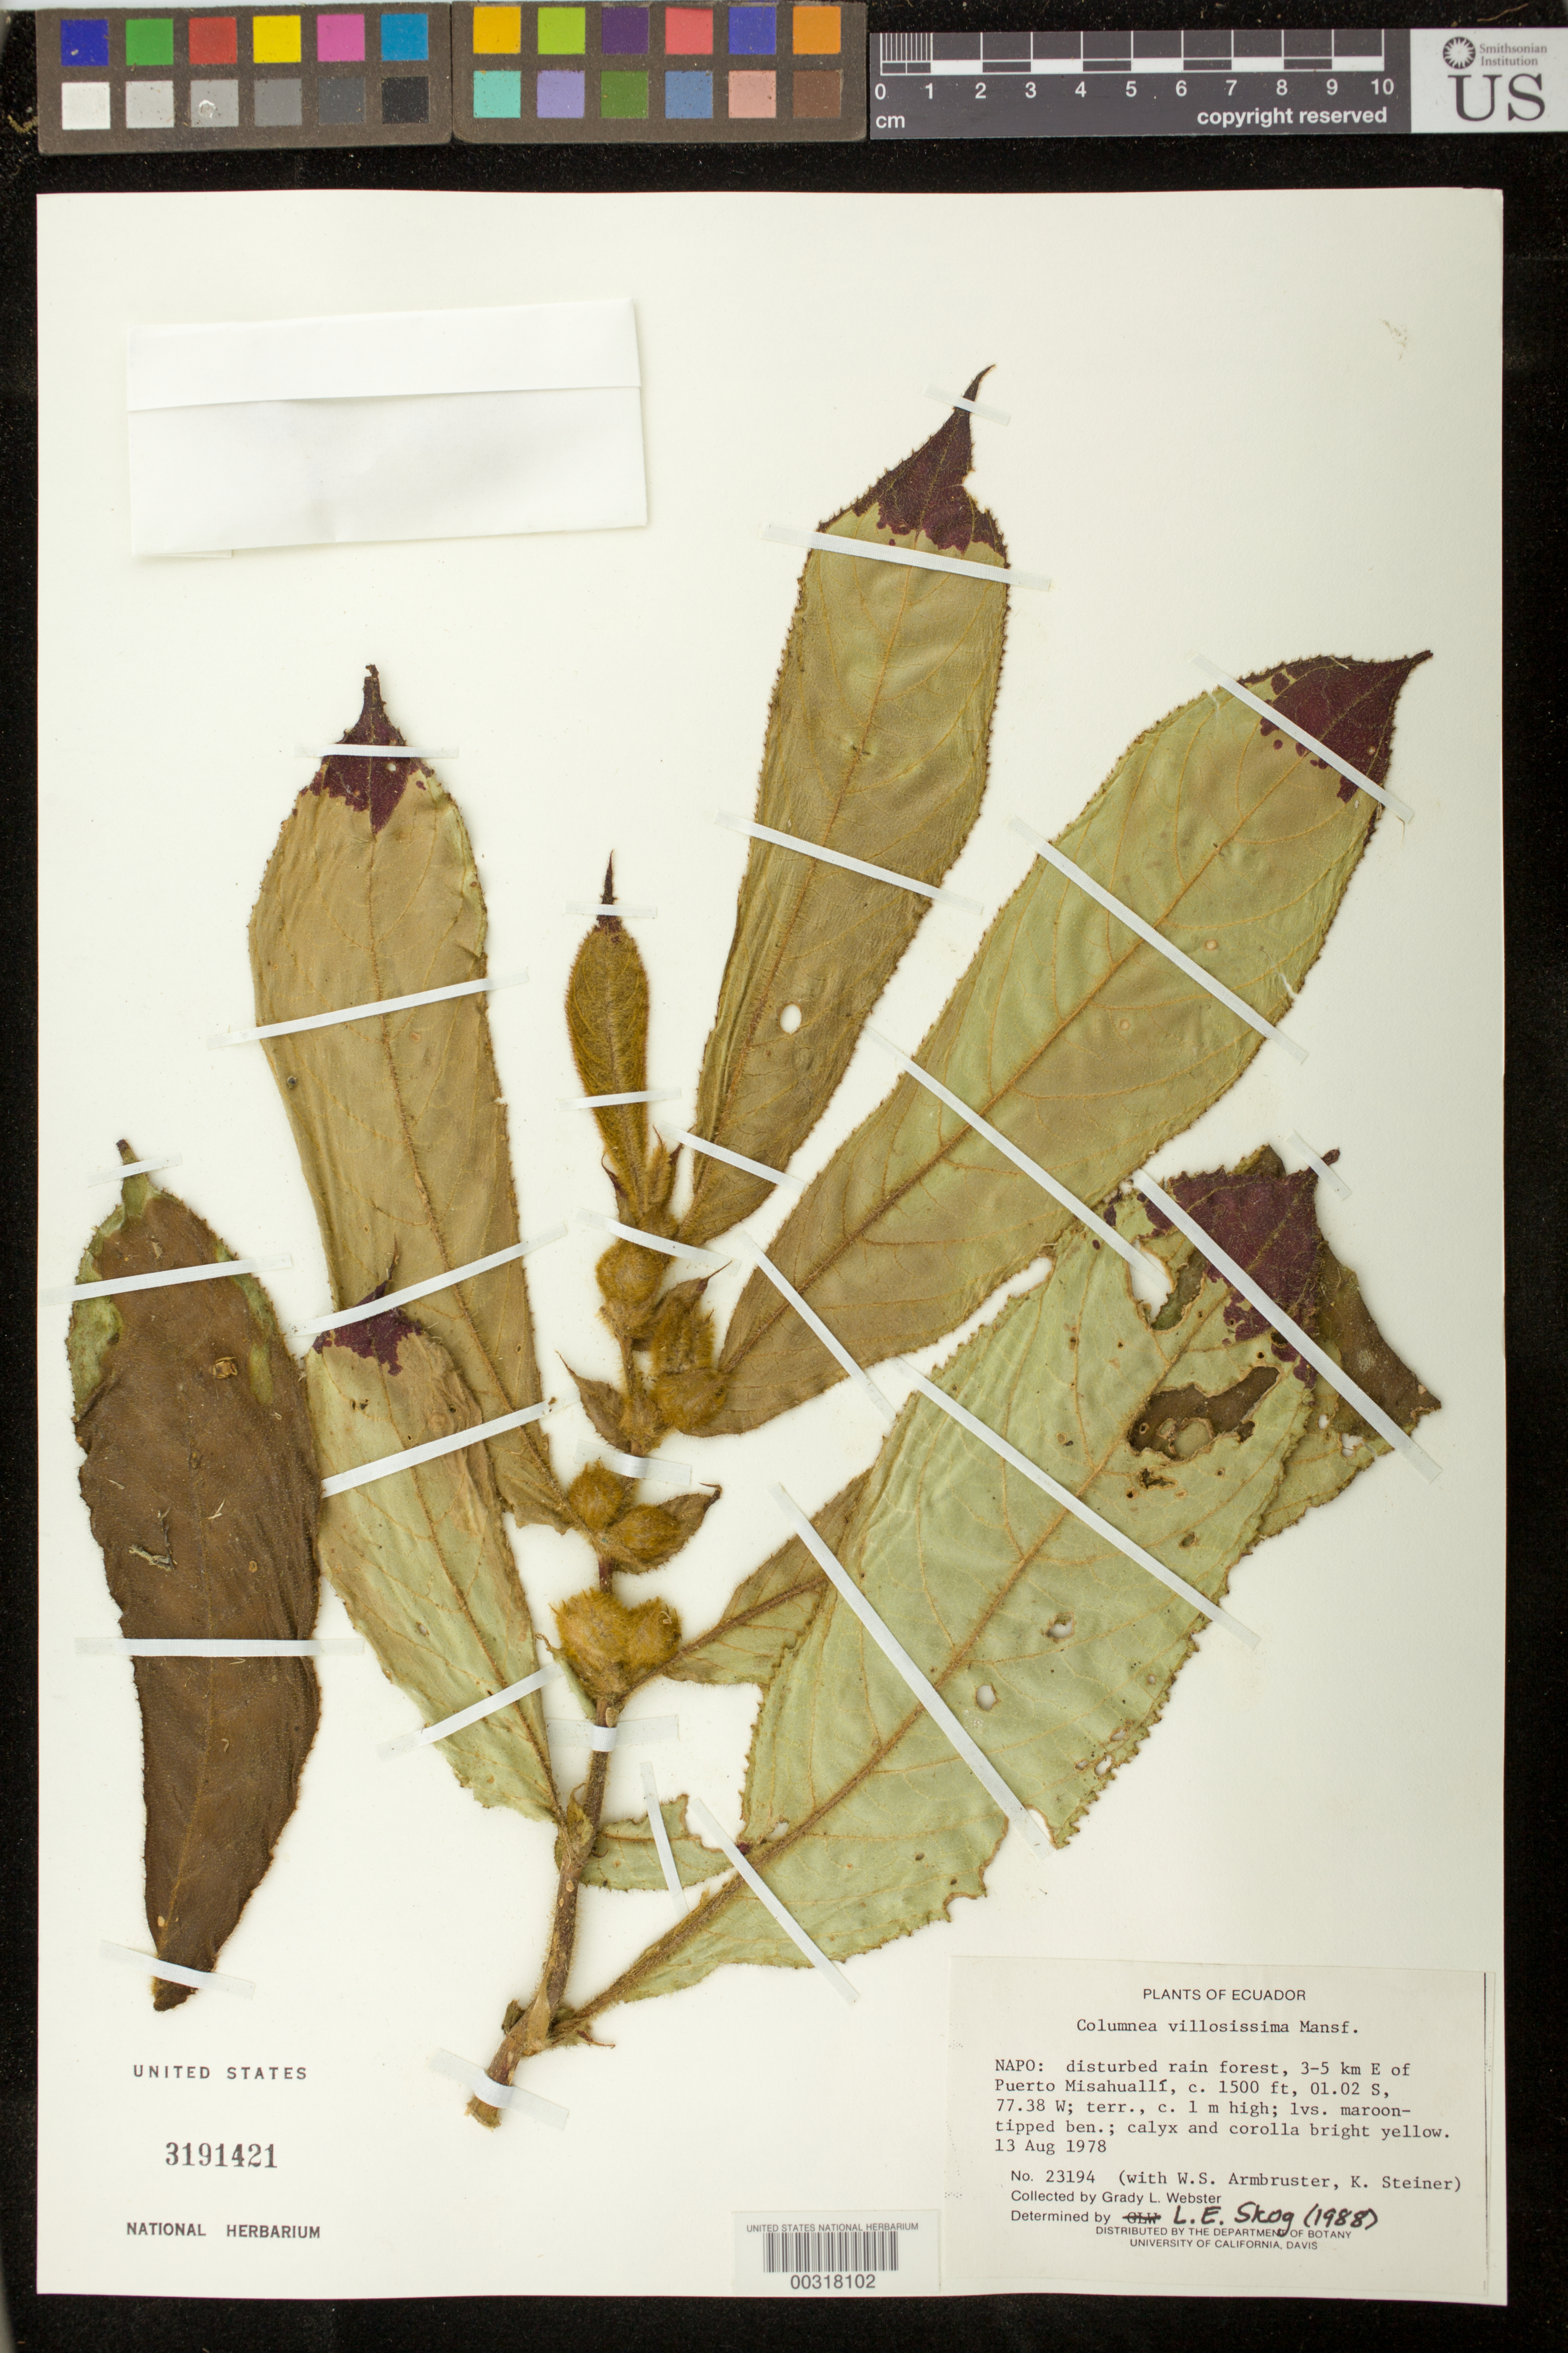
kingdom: Plantae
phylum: Tracheophyta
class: Magnoliopsida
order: Lamiales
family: Gesneriaceae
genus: Columnea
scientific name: Columnea villosissima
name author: Mansf.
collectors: G. L. Webster, W. S. Armbruster & K. Steiner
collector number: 23194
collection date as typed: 13 Aug 1978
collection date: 1978-08-13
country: Ecuador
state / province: Napo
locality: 3-5 km E of Puerto Misahualli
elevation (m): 457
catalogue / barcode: US 3191421